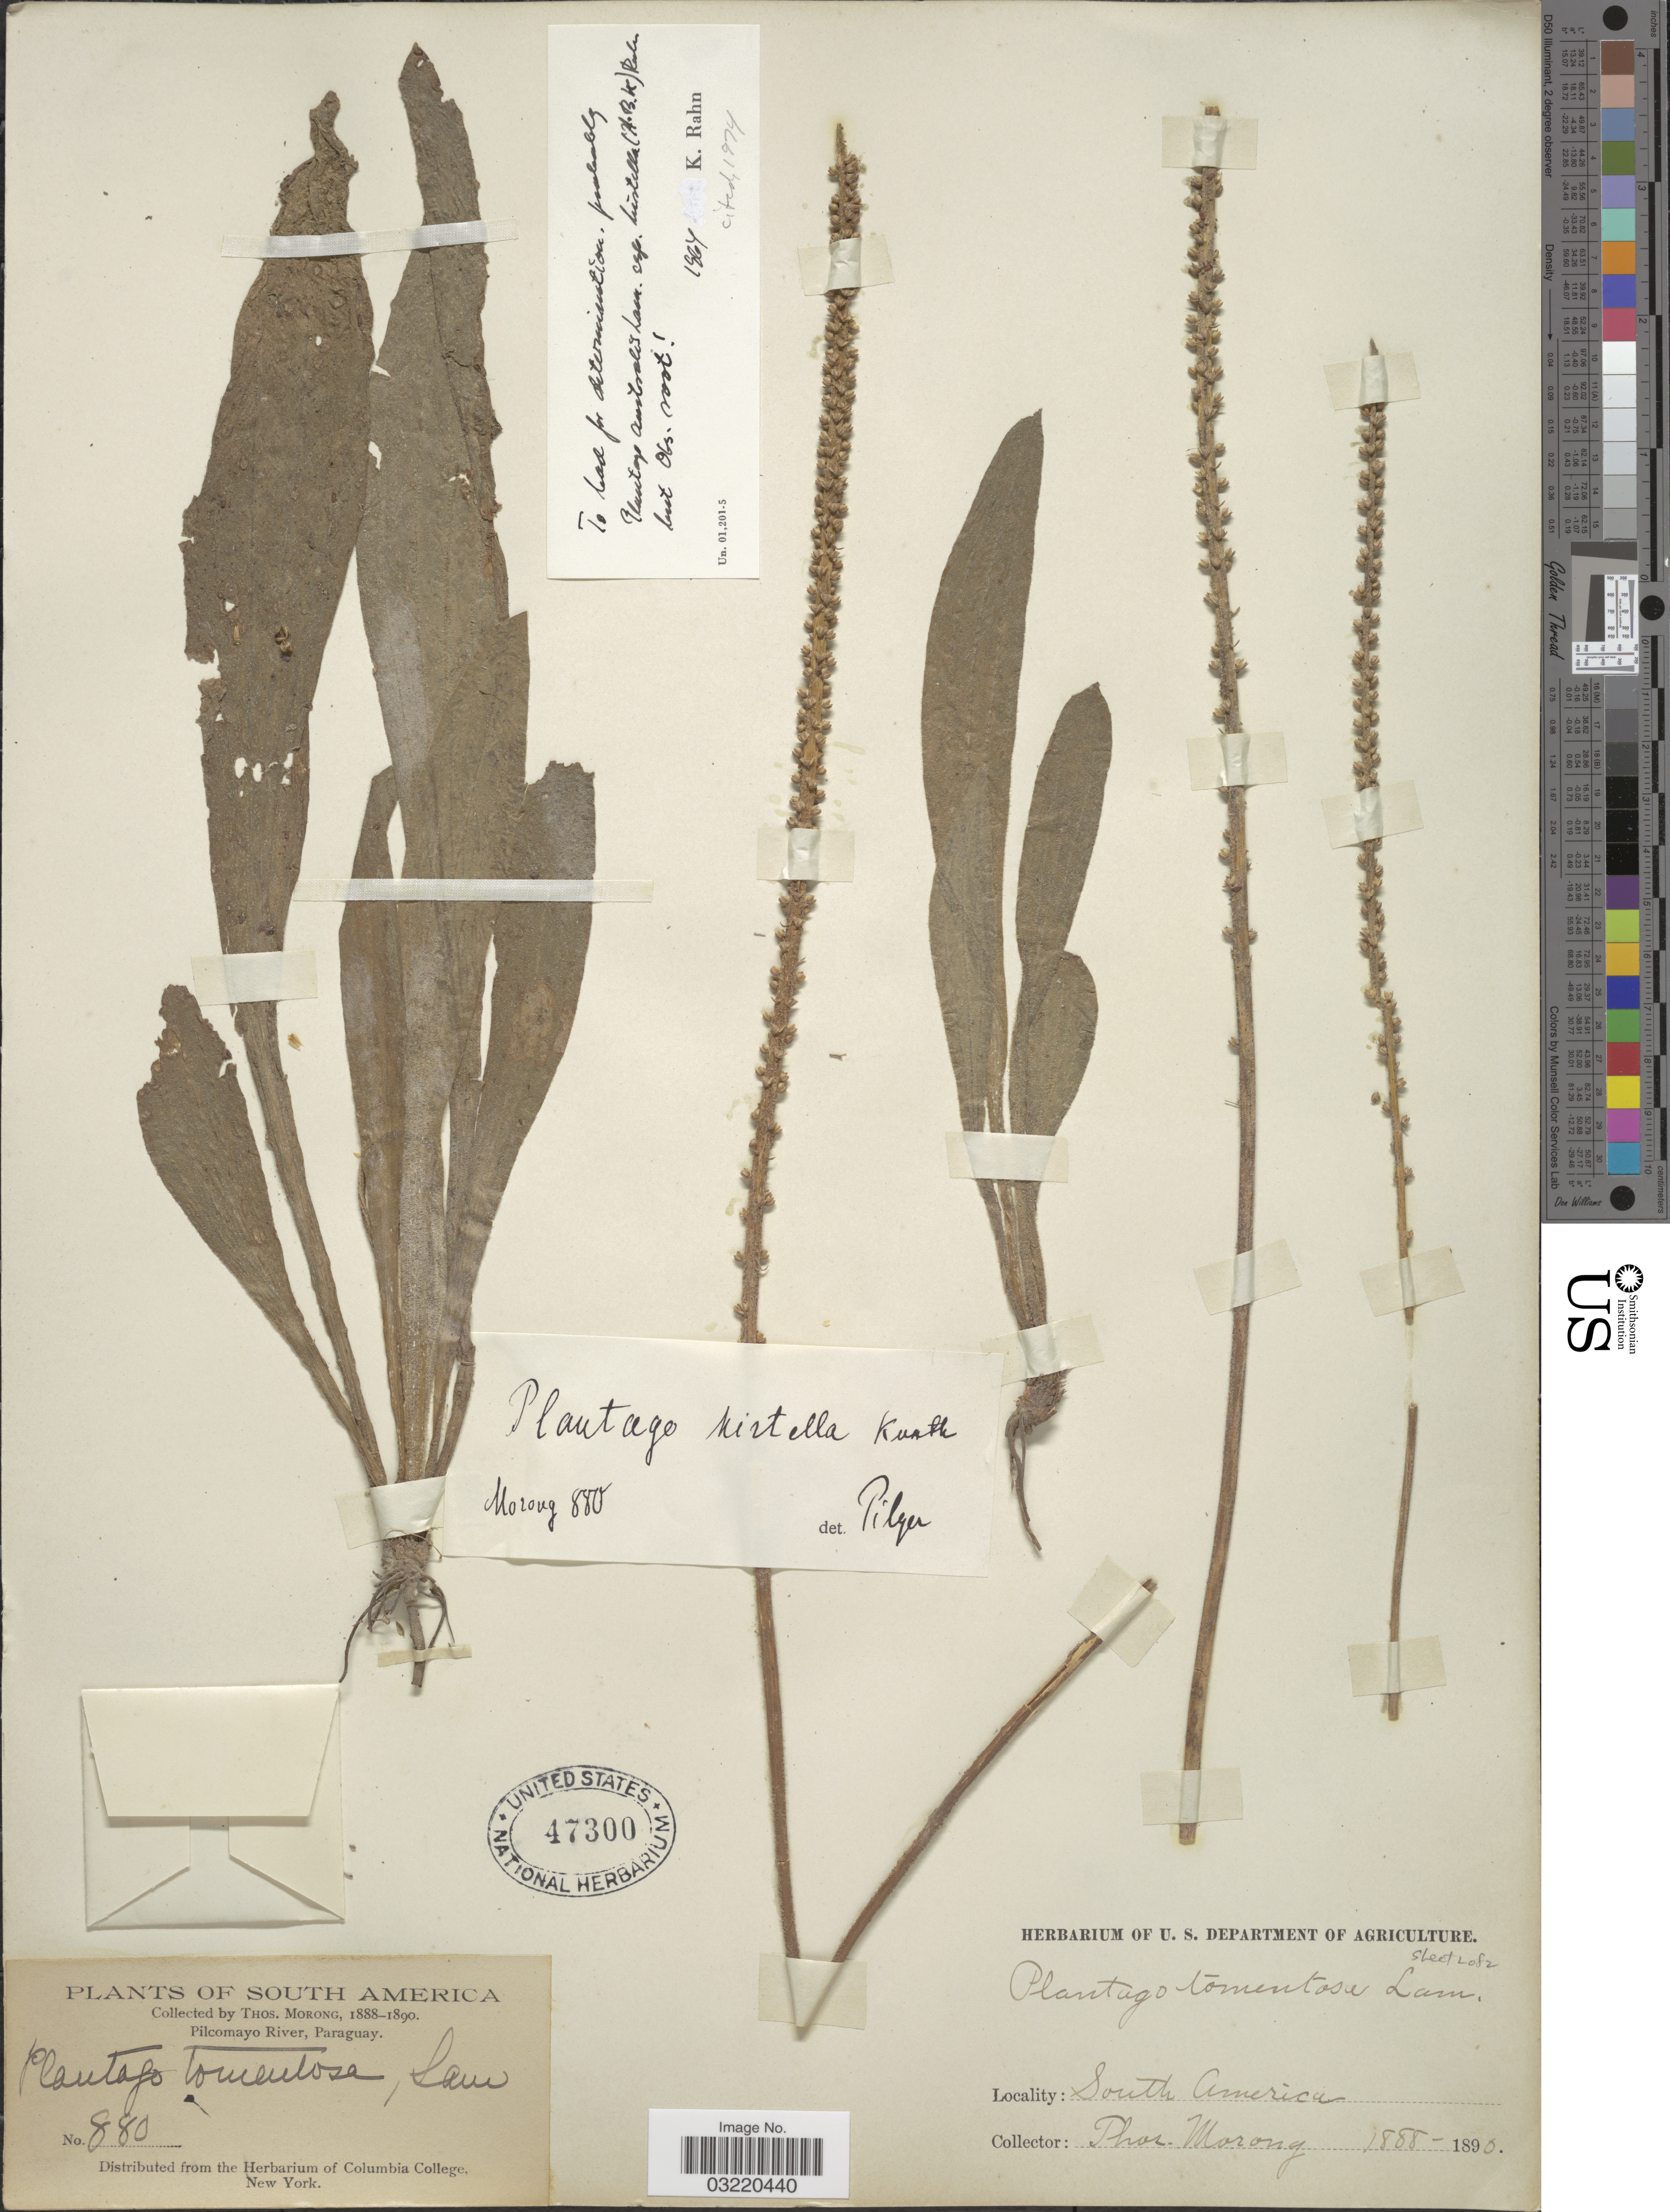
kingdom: Plantae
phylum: Tracheophyta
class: Magnoliopsida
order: Lamiales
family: Plantaginaceae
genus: Plantago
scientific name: Plantago australis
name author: Lam.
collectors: ex herb. T. Morong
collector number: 880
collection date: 1888/1890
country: Paraguay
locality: Pilcomayo River.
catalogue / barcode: US 47300